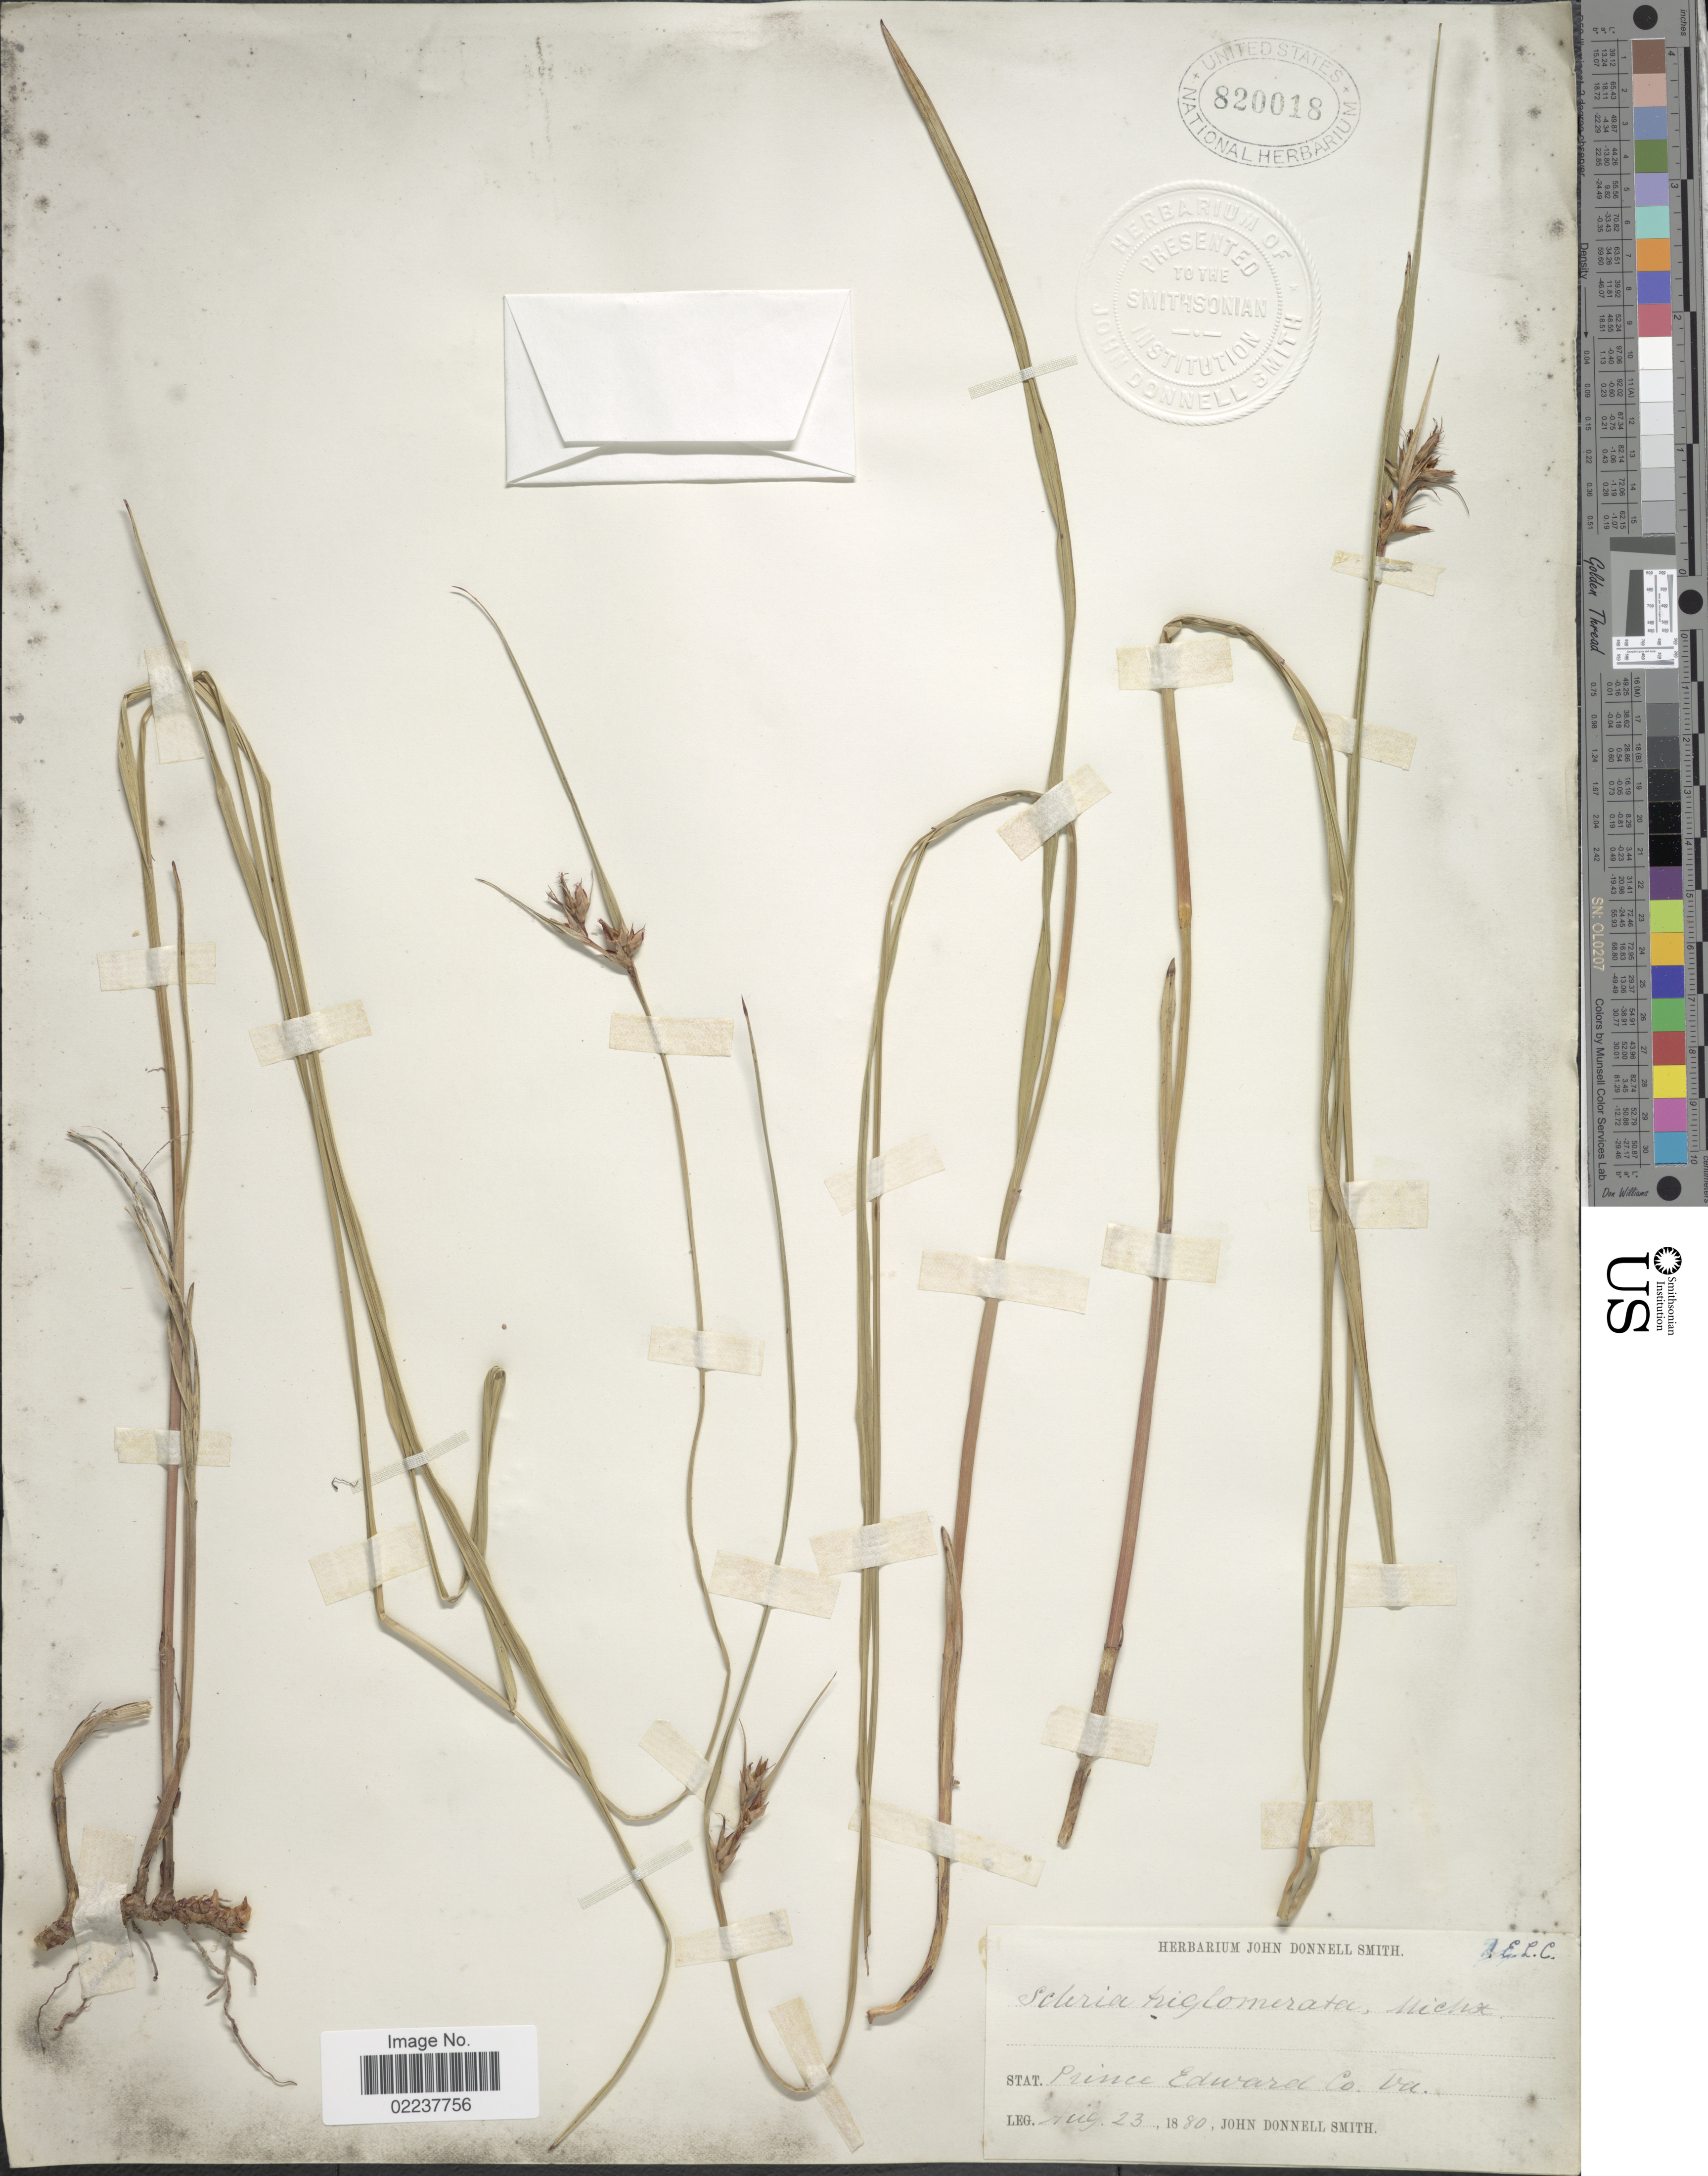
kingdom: Plantae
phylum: Tracheophyta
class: Liliopsida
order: Poales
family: Cyperaceae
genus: Scleria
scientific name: Scleria triglomerata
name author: Michx.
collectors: J. Donnell Smith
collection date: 1880-08-23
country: United States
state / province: Virginia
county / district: Prince Edward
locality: Prince Edward Co.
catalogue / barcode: US 820018